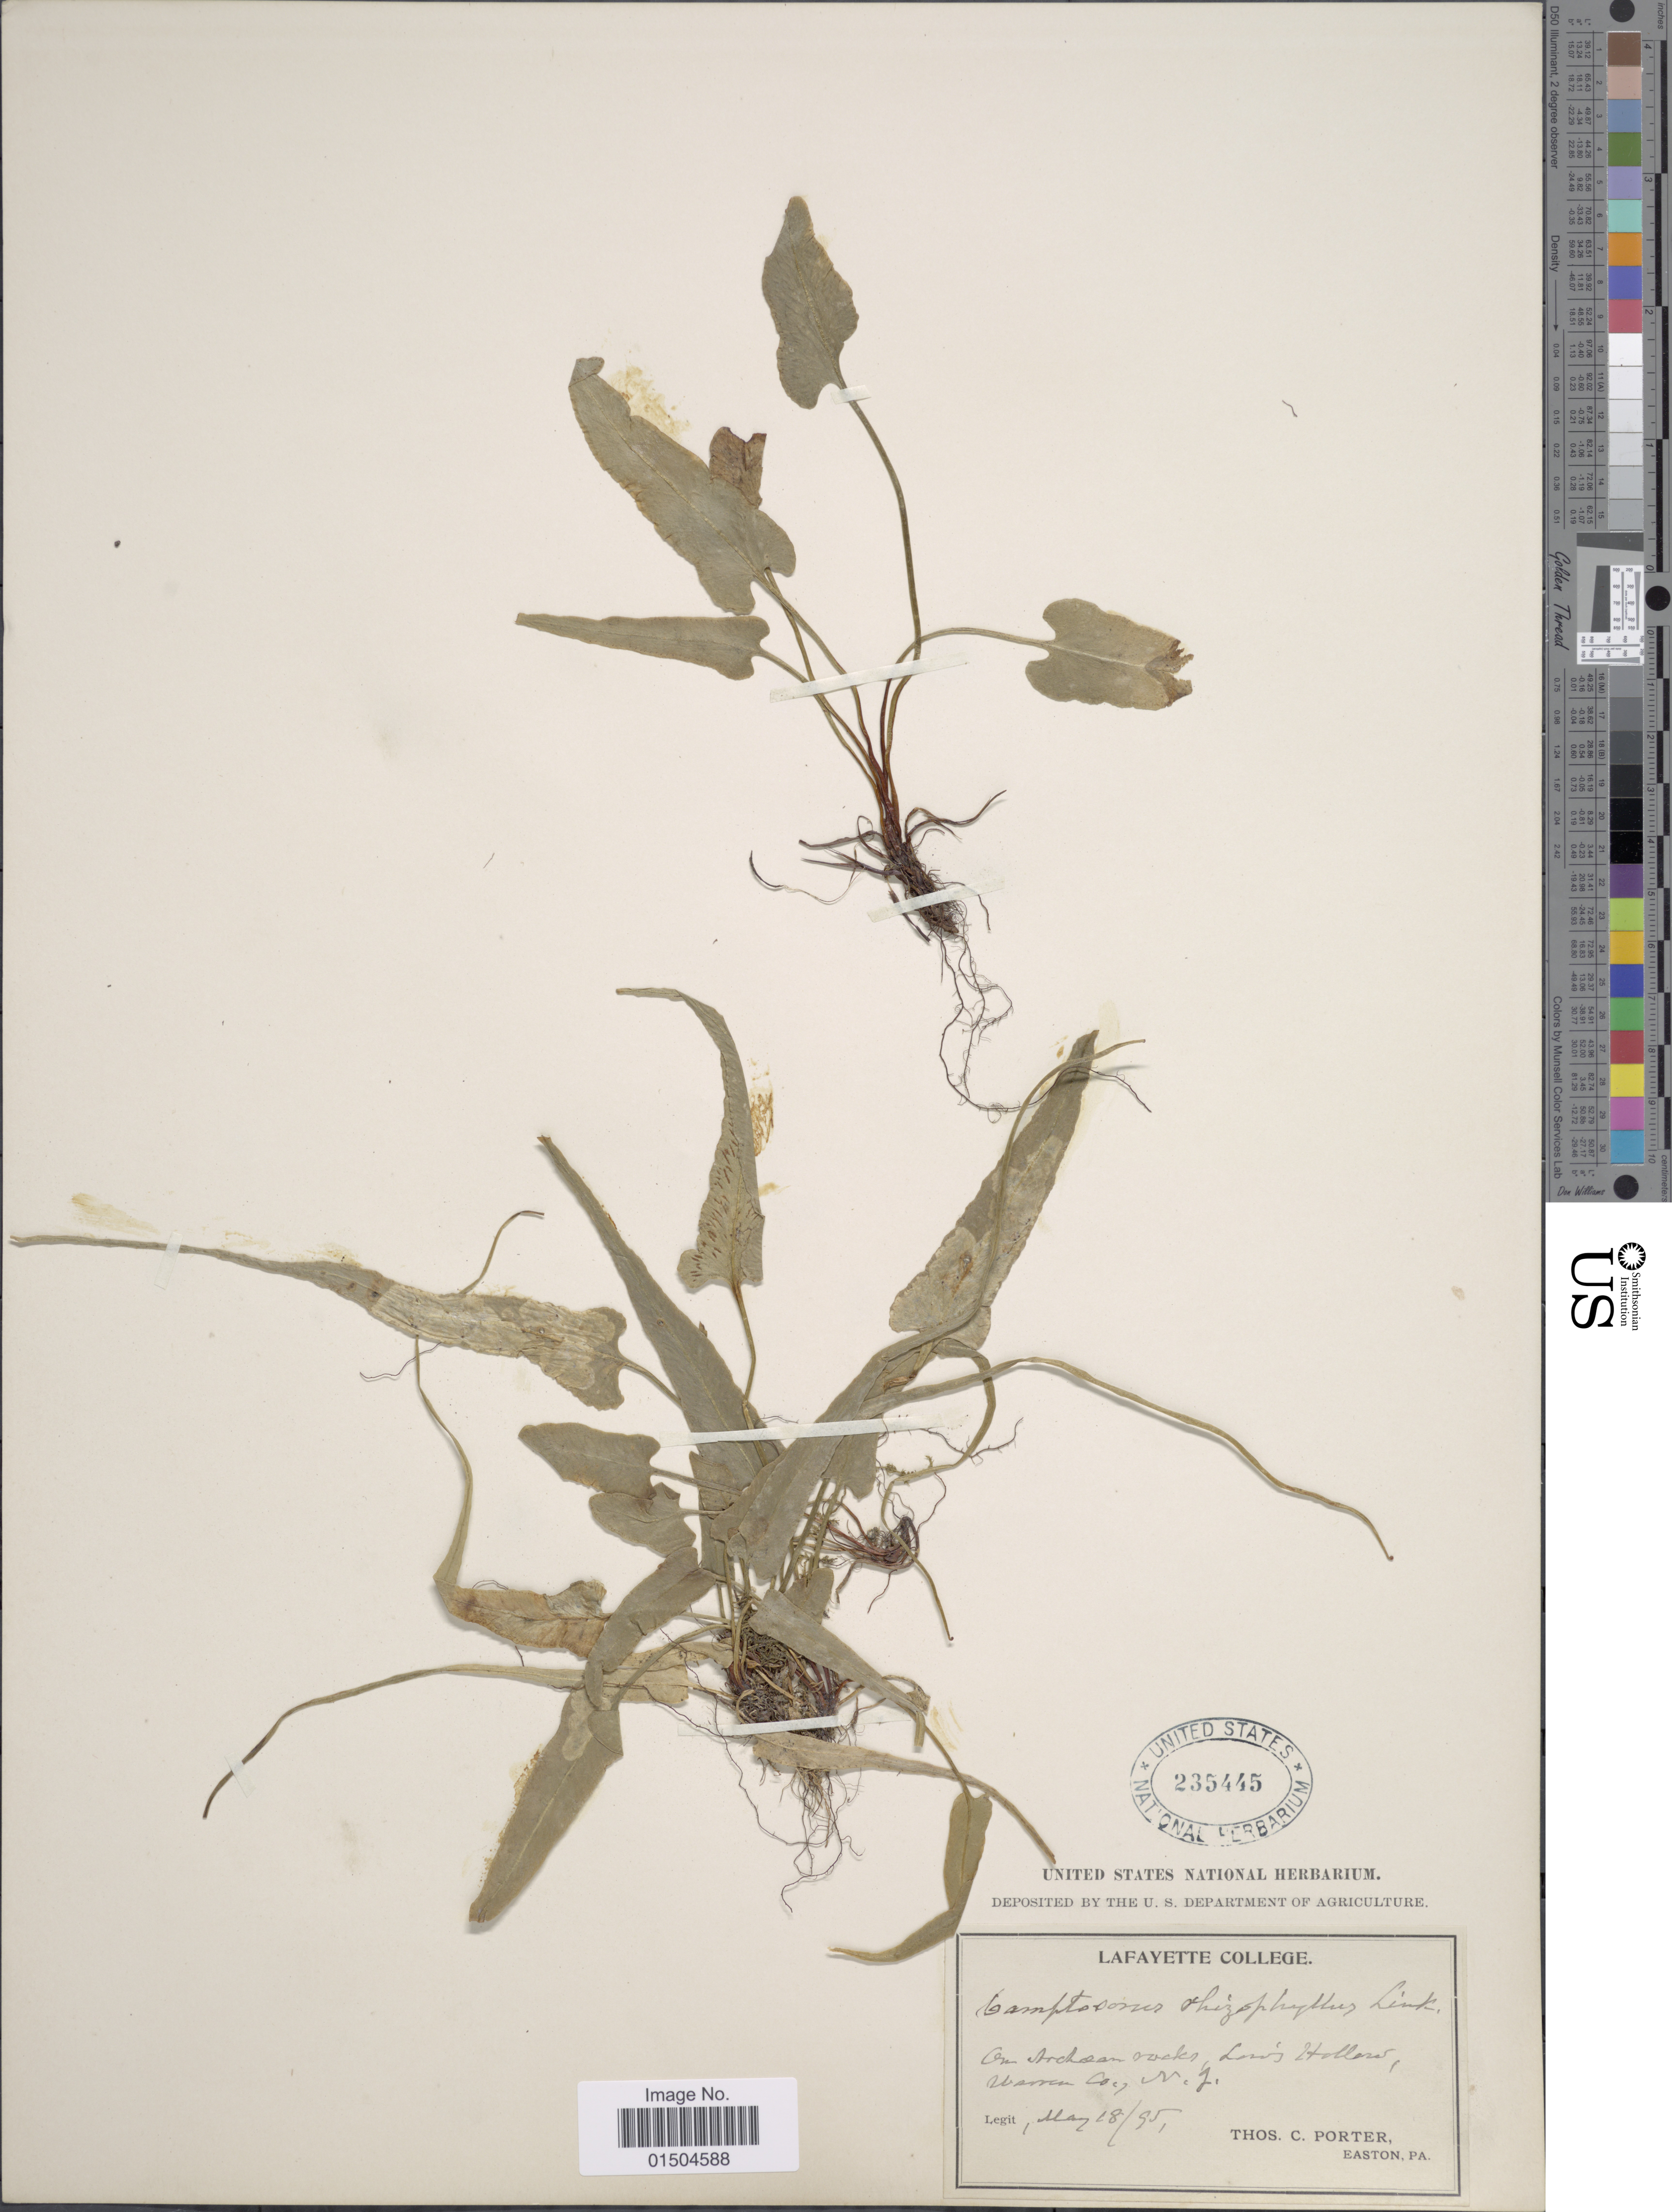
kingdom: Plantae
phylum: Tracheophyta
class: Polypodiopsida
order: Polypodiales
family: Aspleniaceae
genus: Asplenium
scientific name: Asplenium rhizophyllum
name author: L.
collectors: T. C. Porter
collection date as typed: Transcribed d/m/y: 18/5/95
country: United States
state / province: New Jersey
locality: On Archean rocks, Low's Hollow, Warren Co.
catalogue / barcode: US 235445